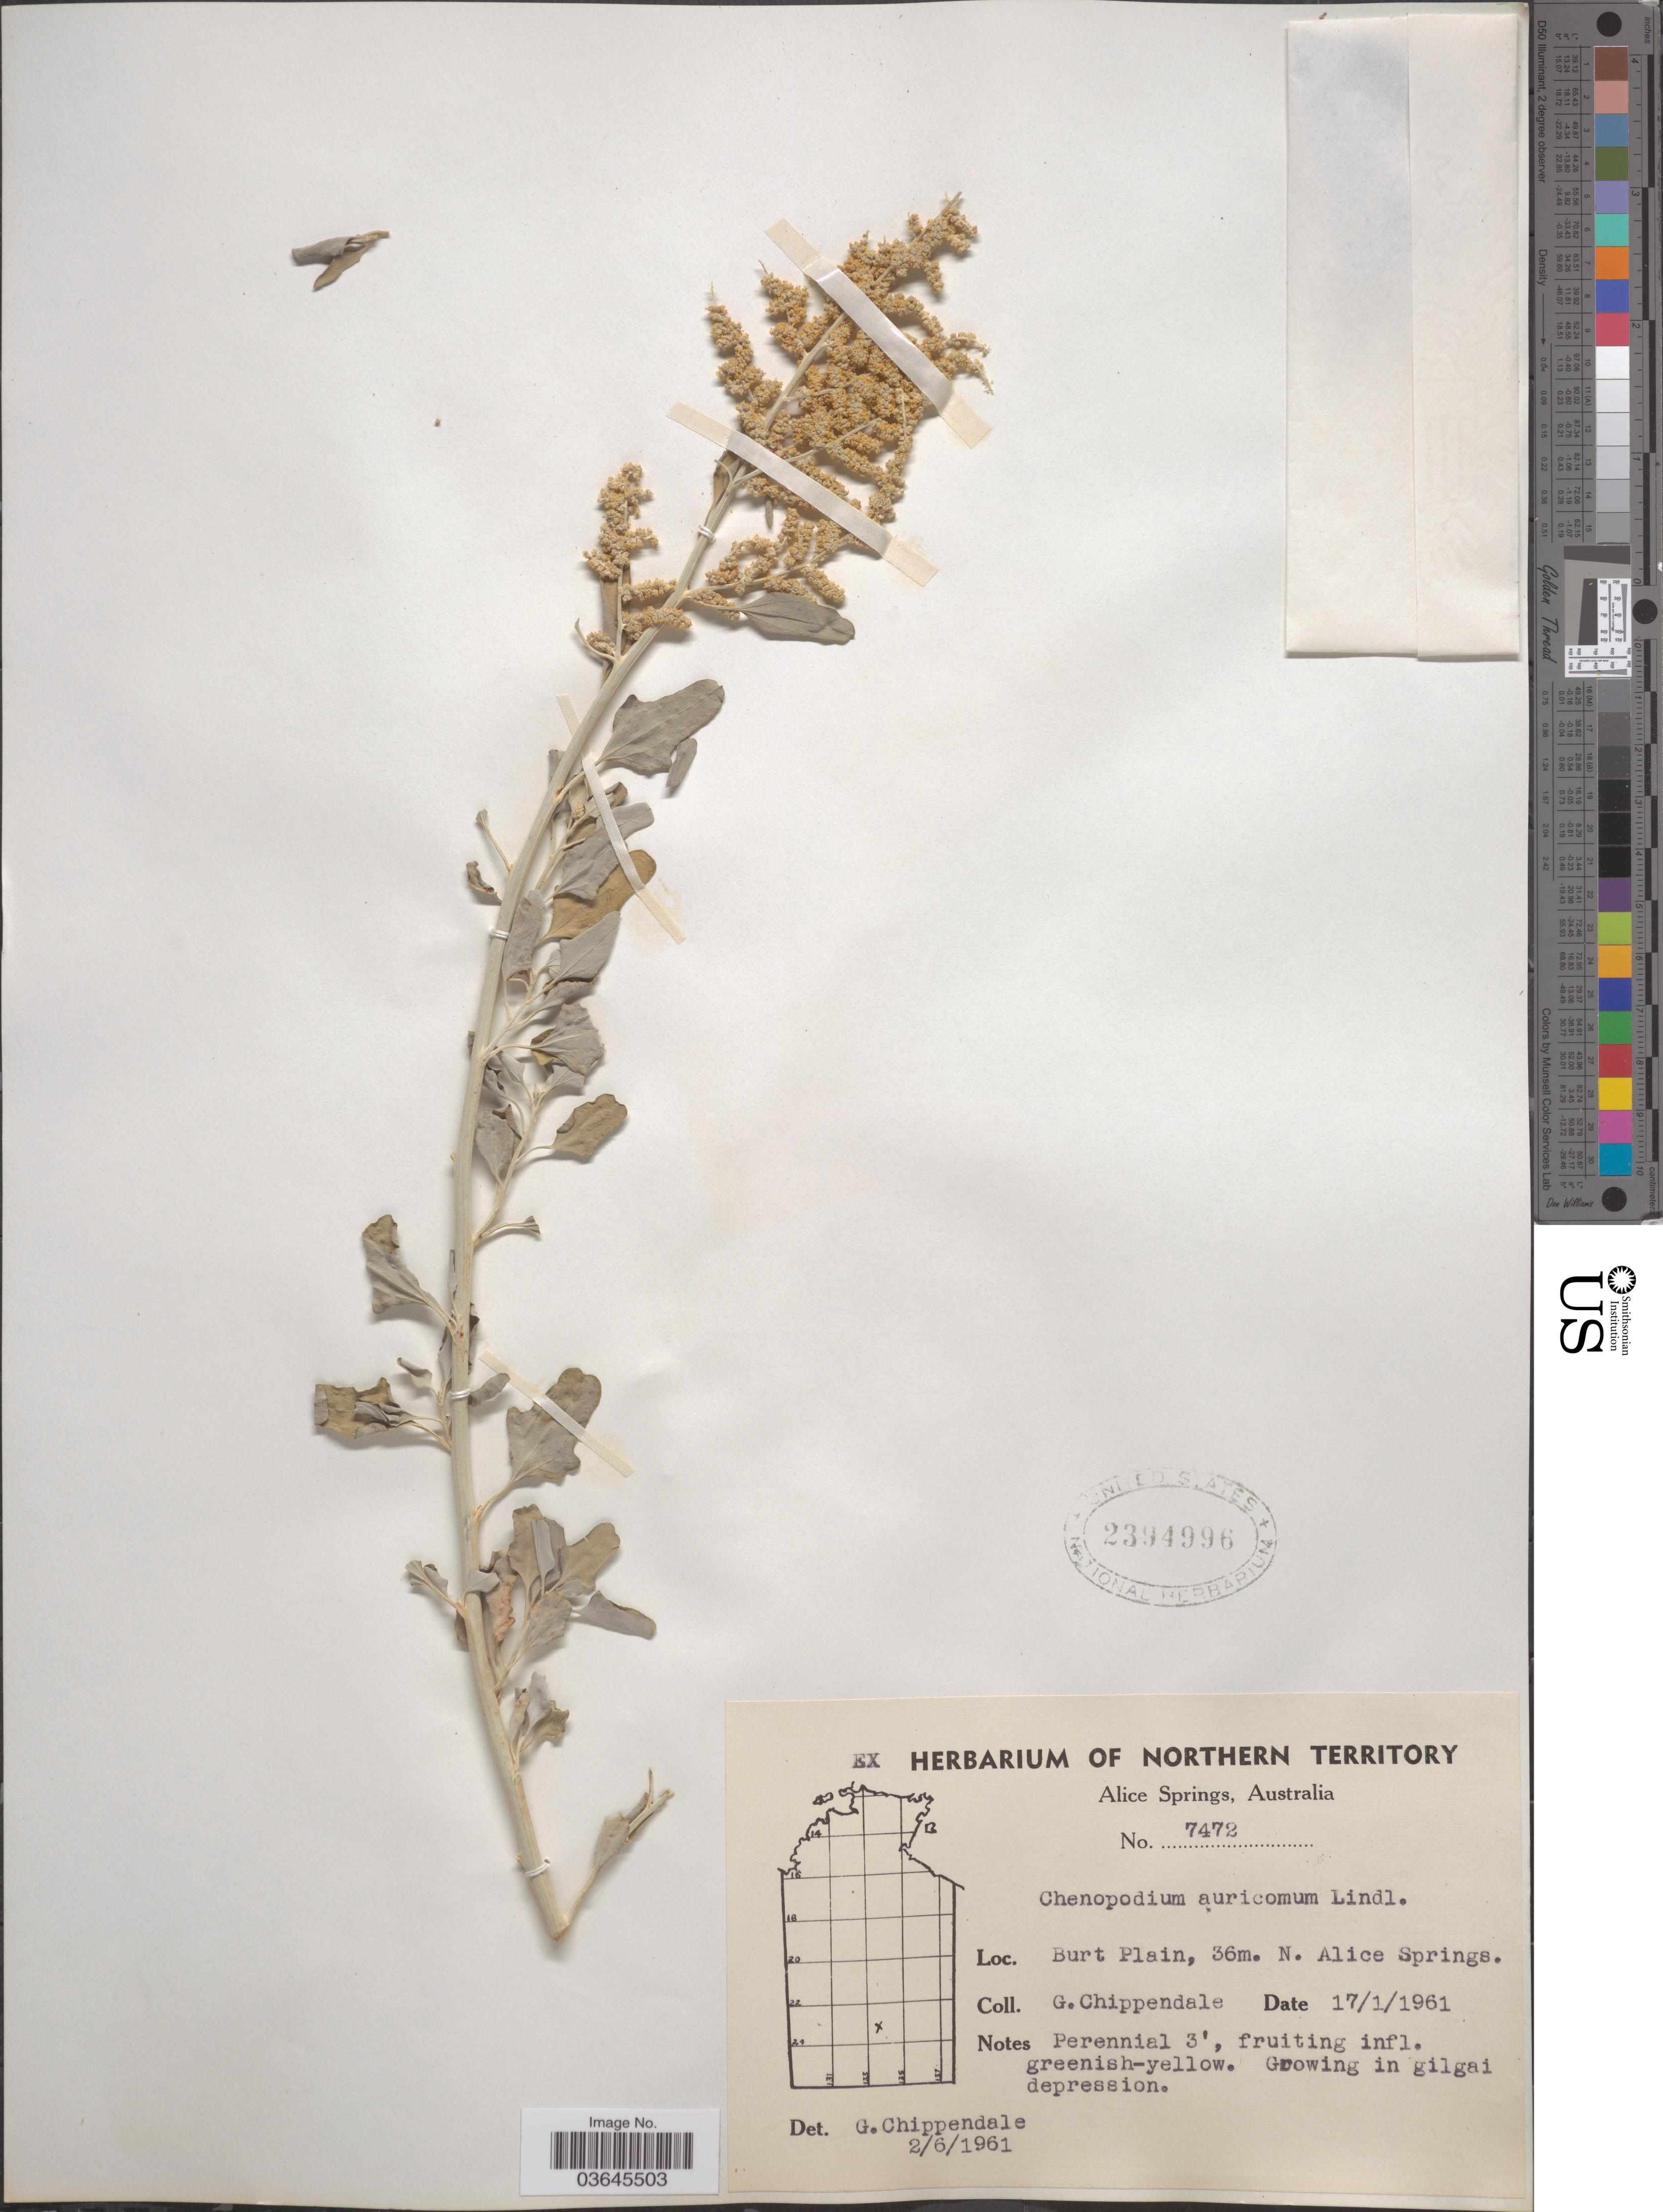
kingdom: Plantae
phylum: Tracheophyta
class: Magnoliopsida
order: Caryophyllales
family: Amaranthaceae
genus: Chenopodium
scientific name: Chenopodium auricomum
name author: Lindl.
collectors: G. Chippendale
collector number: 7472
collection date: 1961-01-17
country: Australia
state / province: Northern Territory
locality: Burt Plain, 36m. N. Alice Springs.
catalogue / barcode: US 2394996